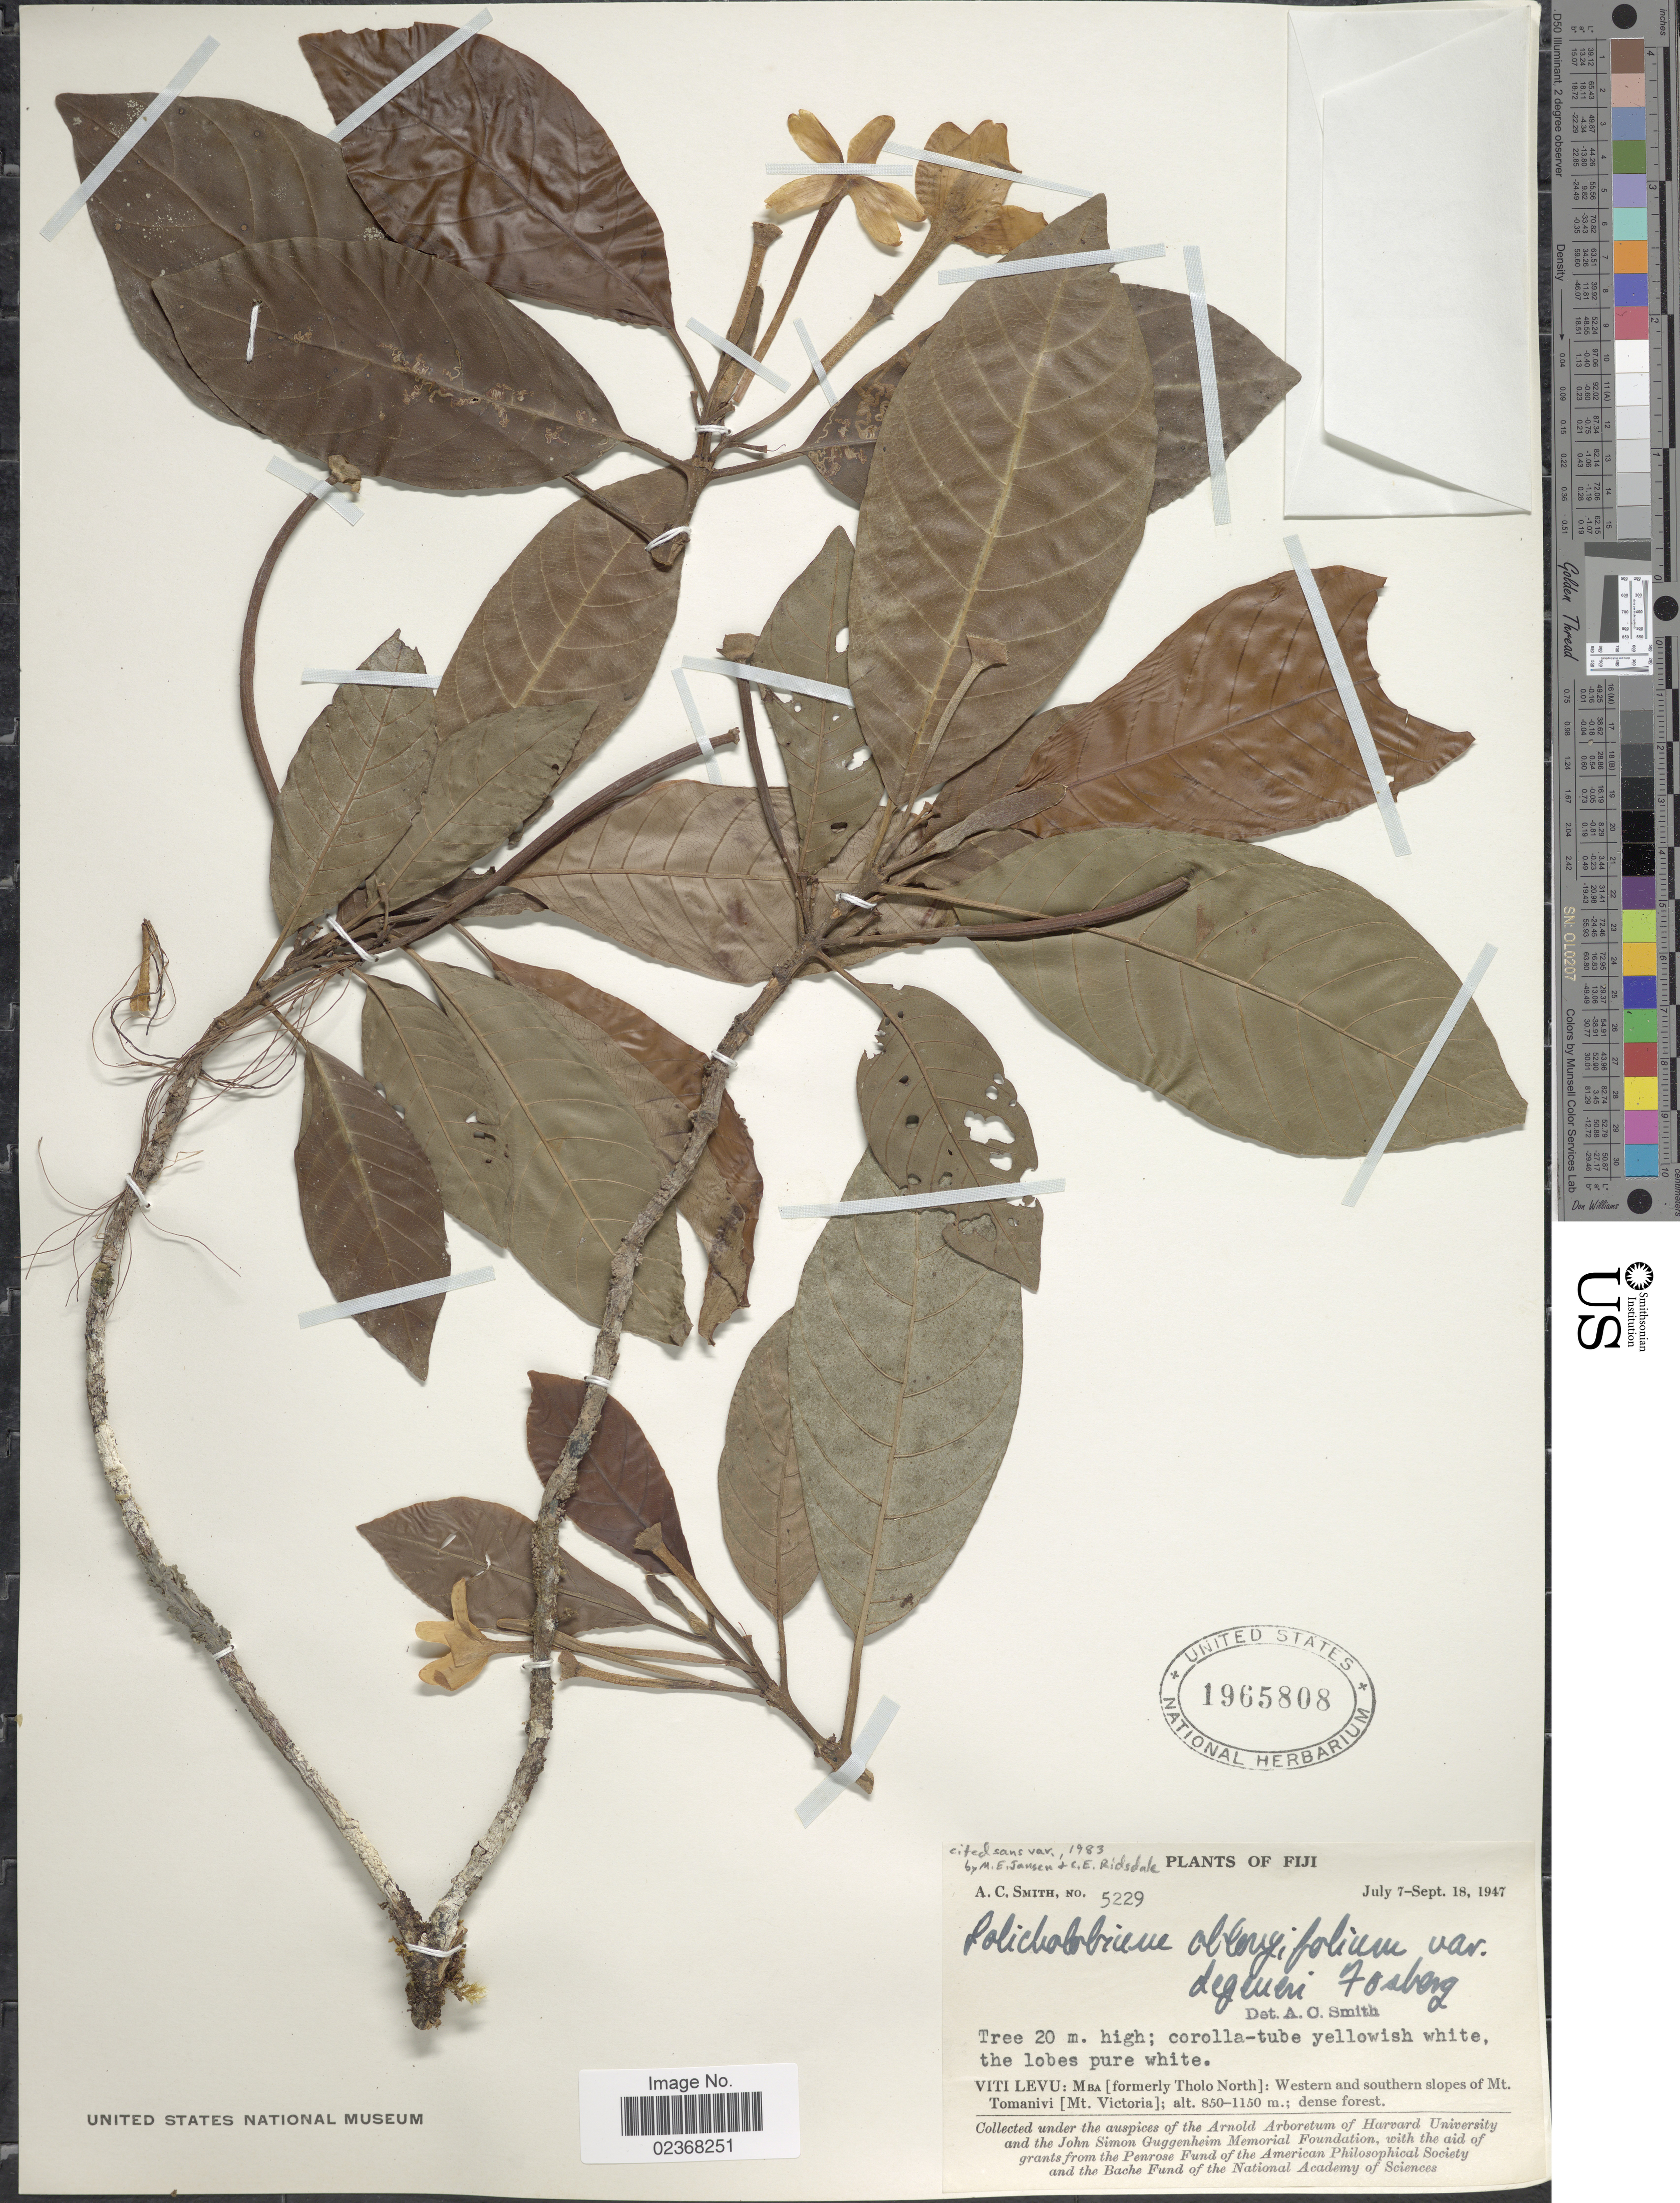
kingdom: Plantae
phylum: Tracheophyta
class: Magnoliopsida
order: Gentianales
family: Rubiaceae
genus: Dolicholobium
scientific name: Dolicholobium oblongifolium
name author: A. Gray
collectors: A. C. Smith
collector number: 5229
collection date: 1947-07-07/1947-09-18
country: Fiji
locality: Viti Levu: Mba (formerly Tholo North) Western and southern slopes of Mt. Tomanivi (Mt. Victoria)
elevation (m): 850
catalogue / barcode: US 1965808